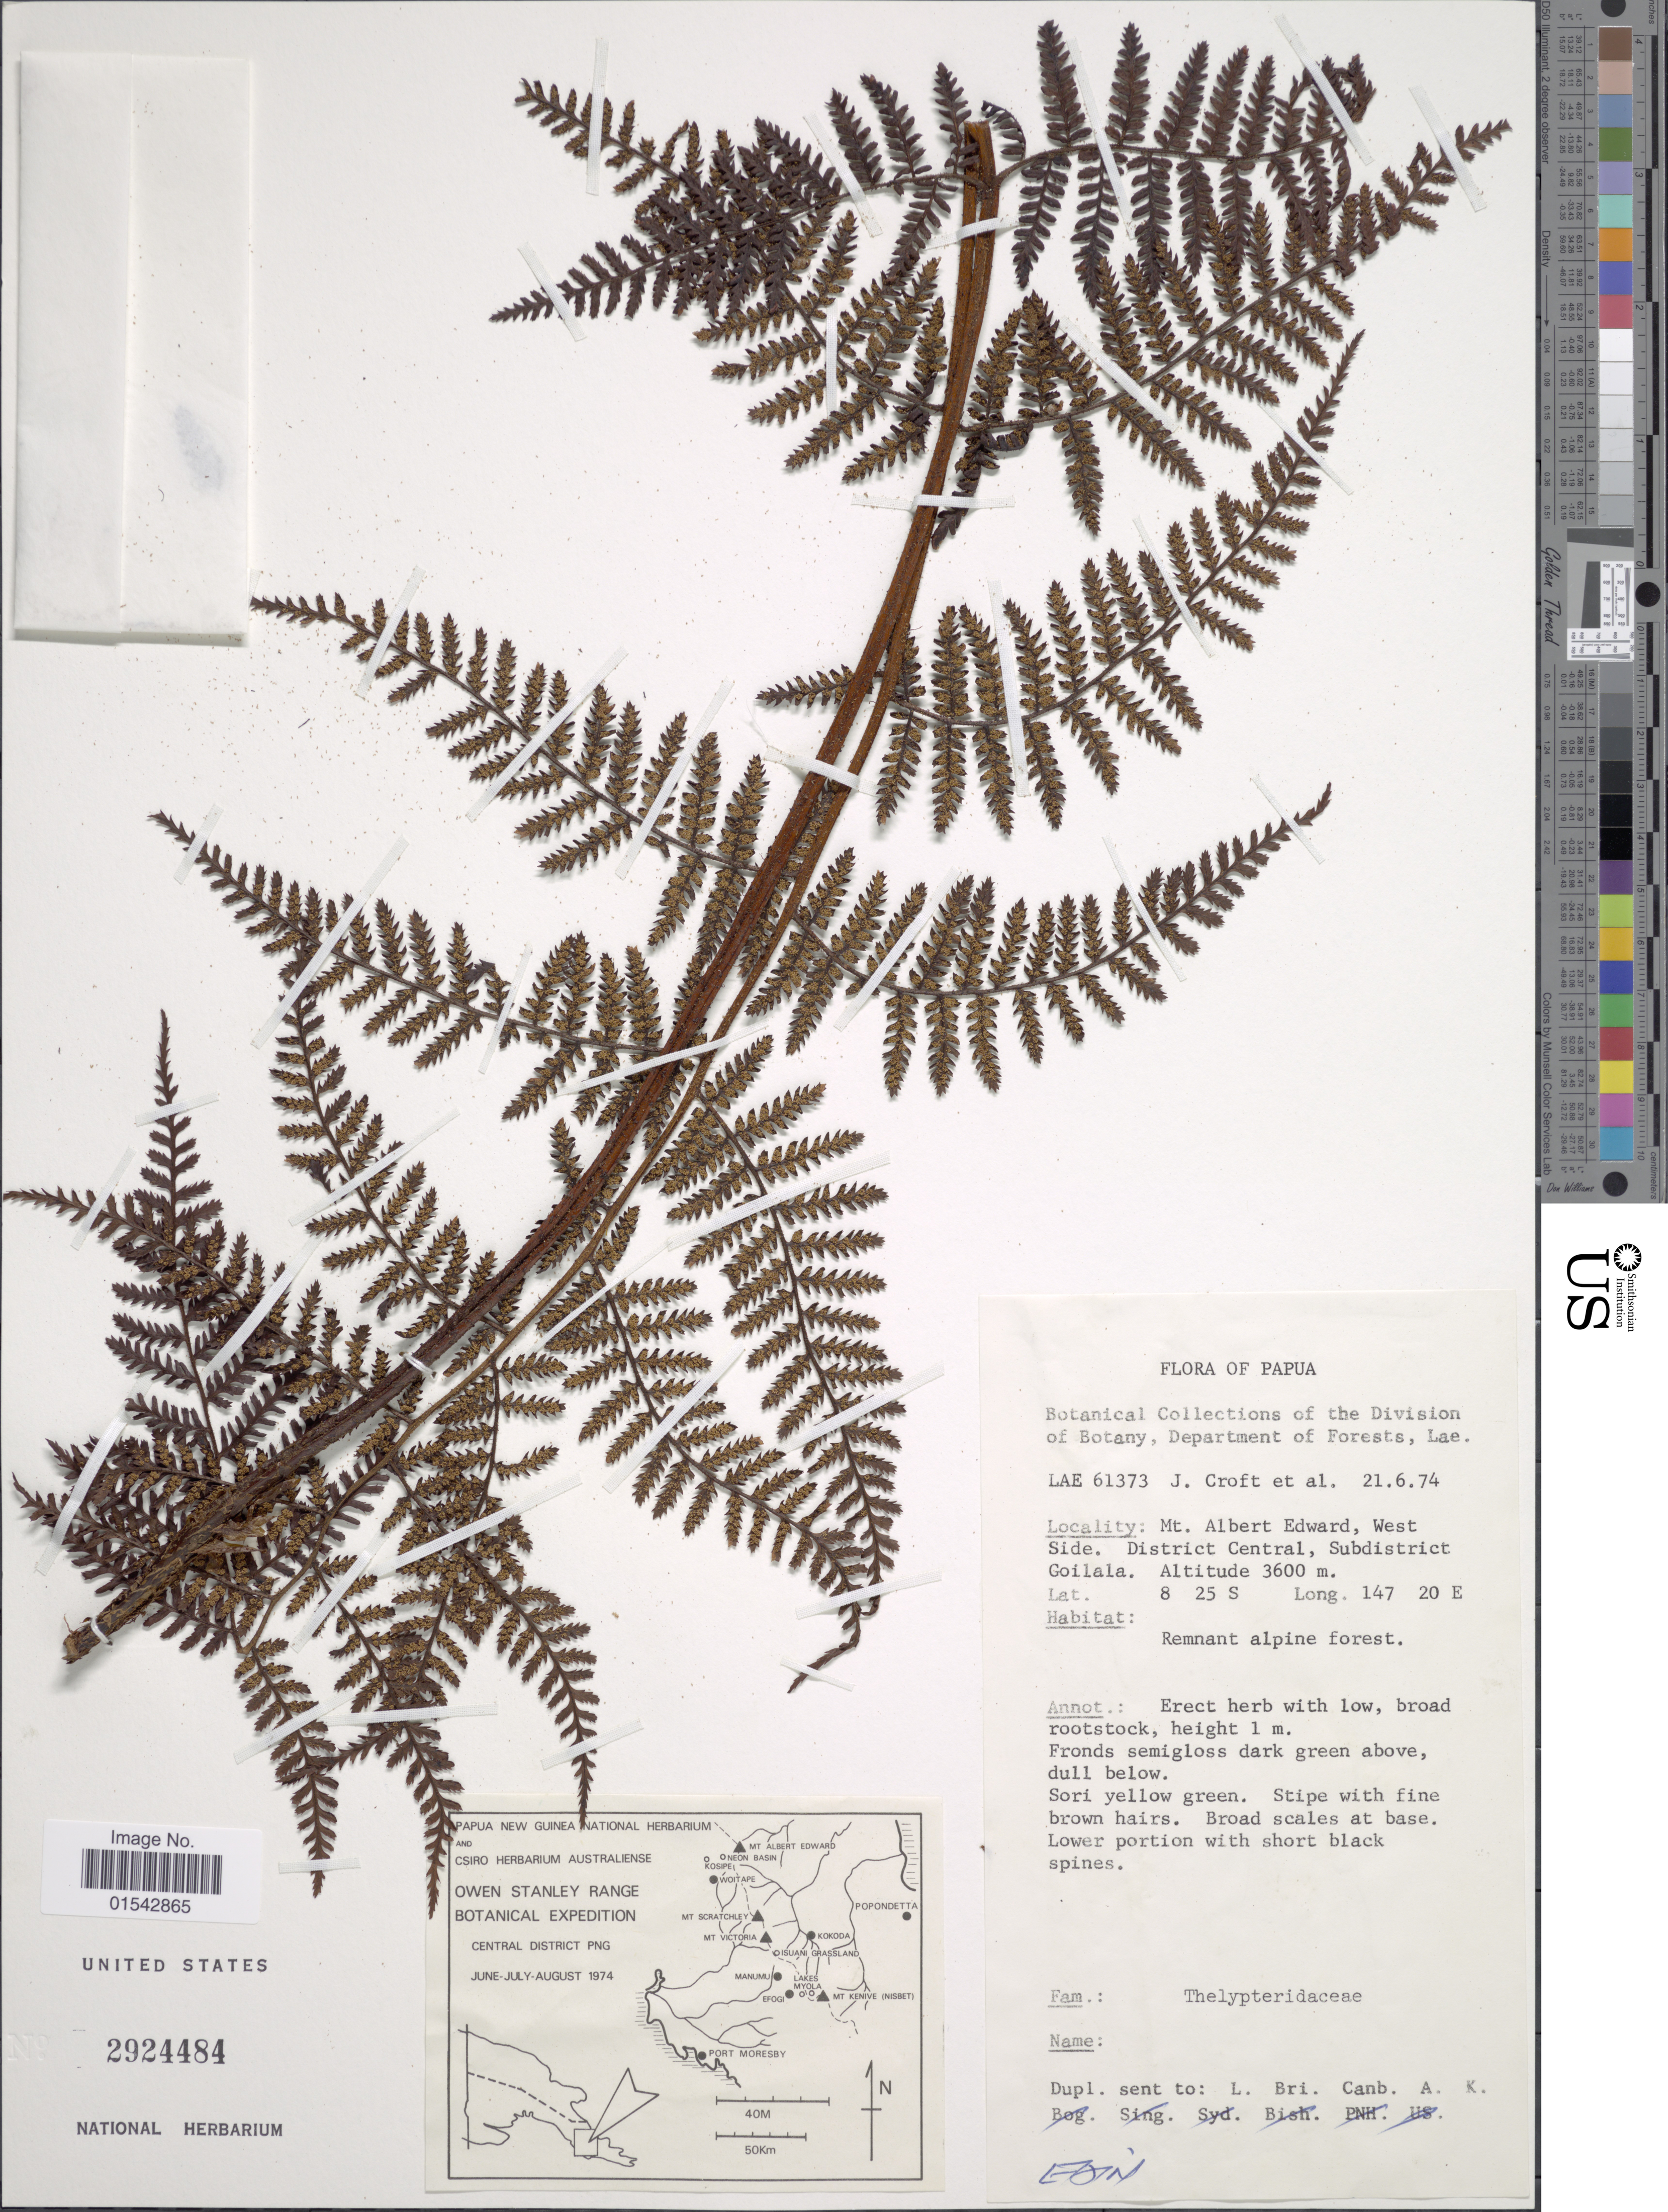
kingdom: Plantae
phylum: Tracheophyta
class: Polypodiopsida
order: Polypodiales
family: Thelypteridaceae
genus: Cyclosorus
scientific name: Cyclosorus sp.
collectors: J. Croft & et al.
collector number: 61373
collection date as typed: Transcribed d/m/y: 21/6/74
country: Papua New Guinea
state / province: Central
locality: Mt. Albert Edward, West side, District Central, Subdistrict Goilala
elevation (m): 3600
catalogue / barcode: US 2924484